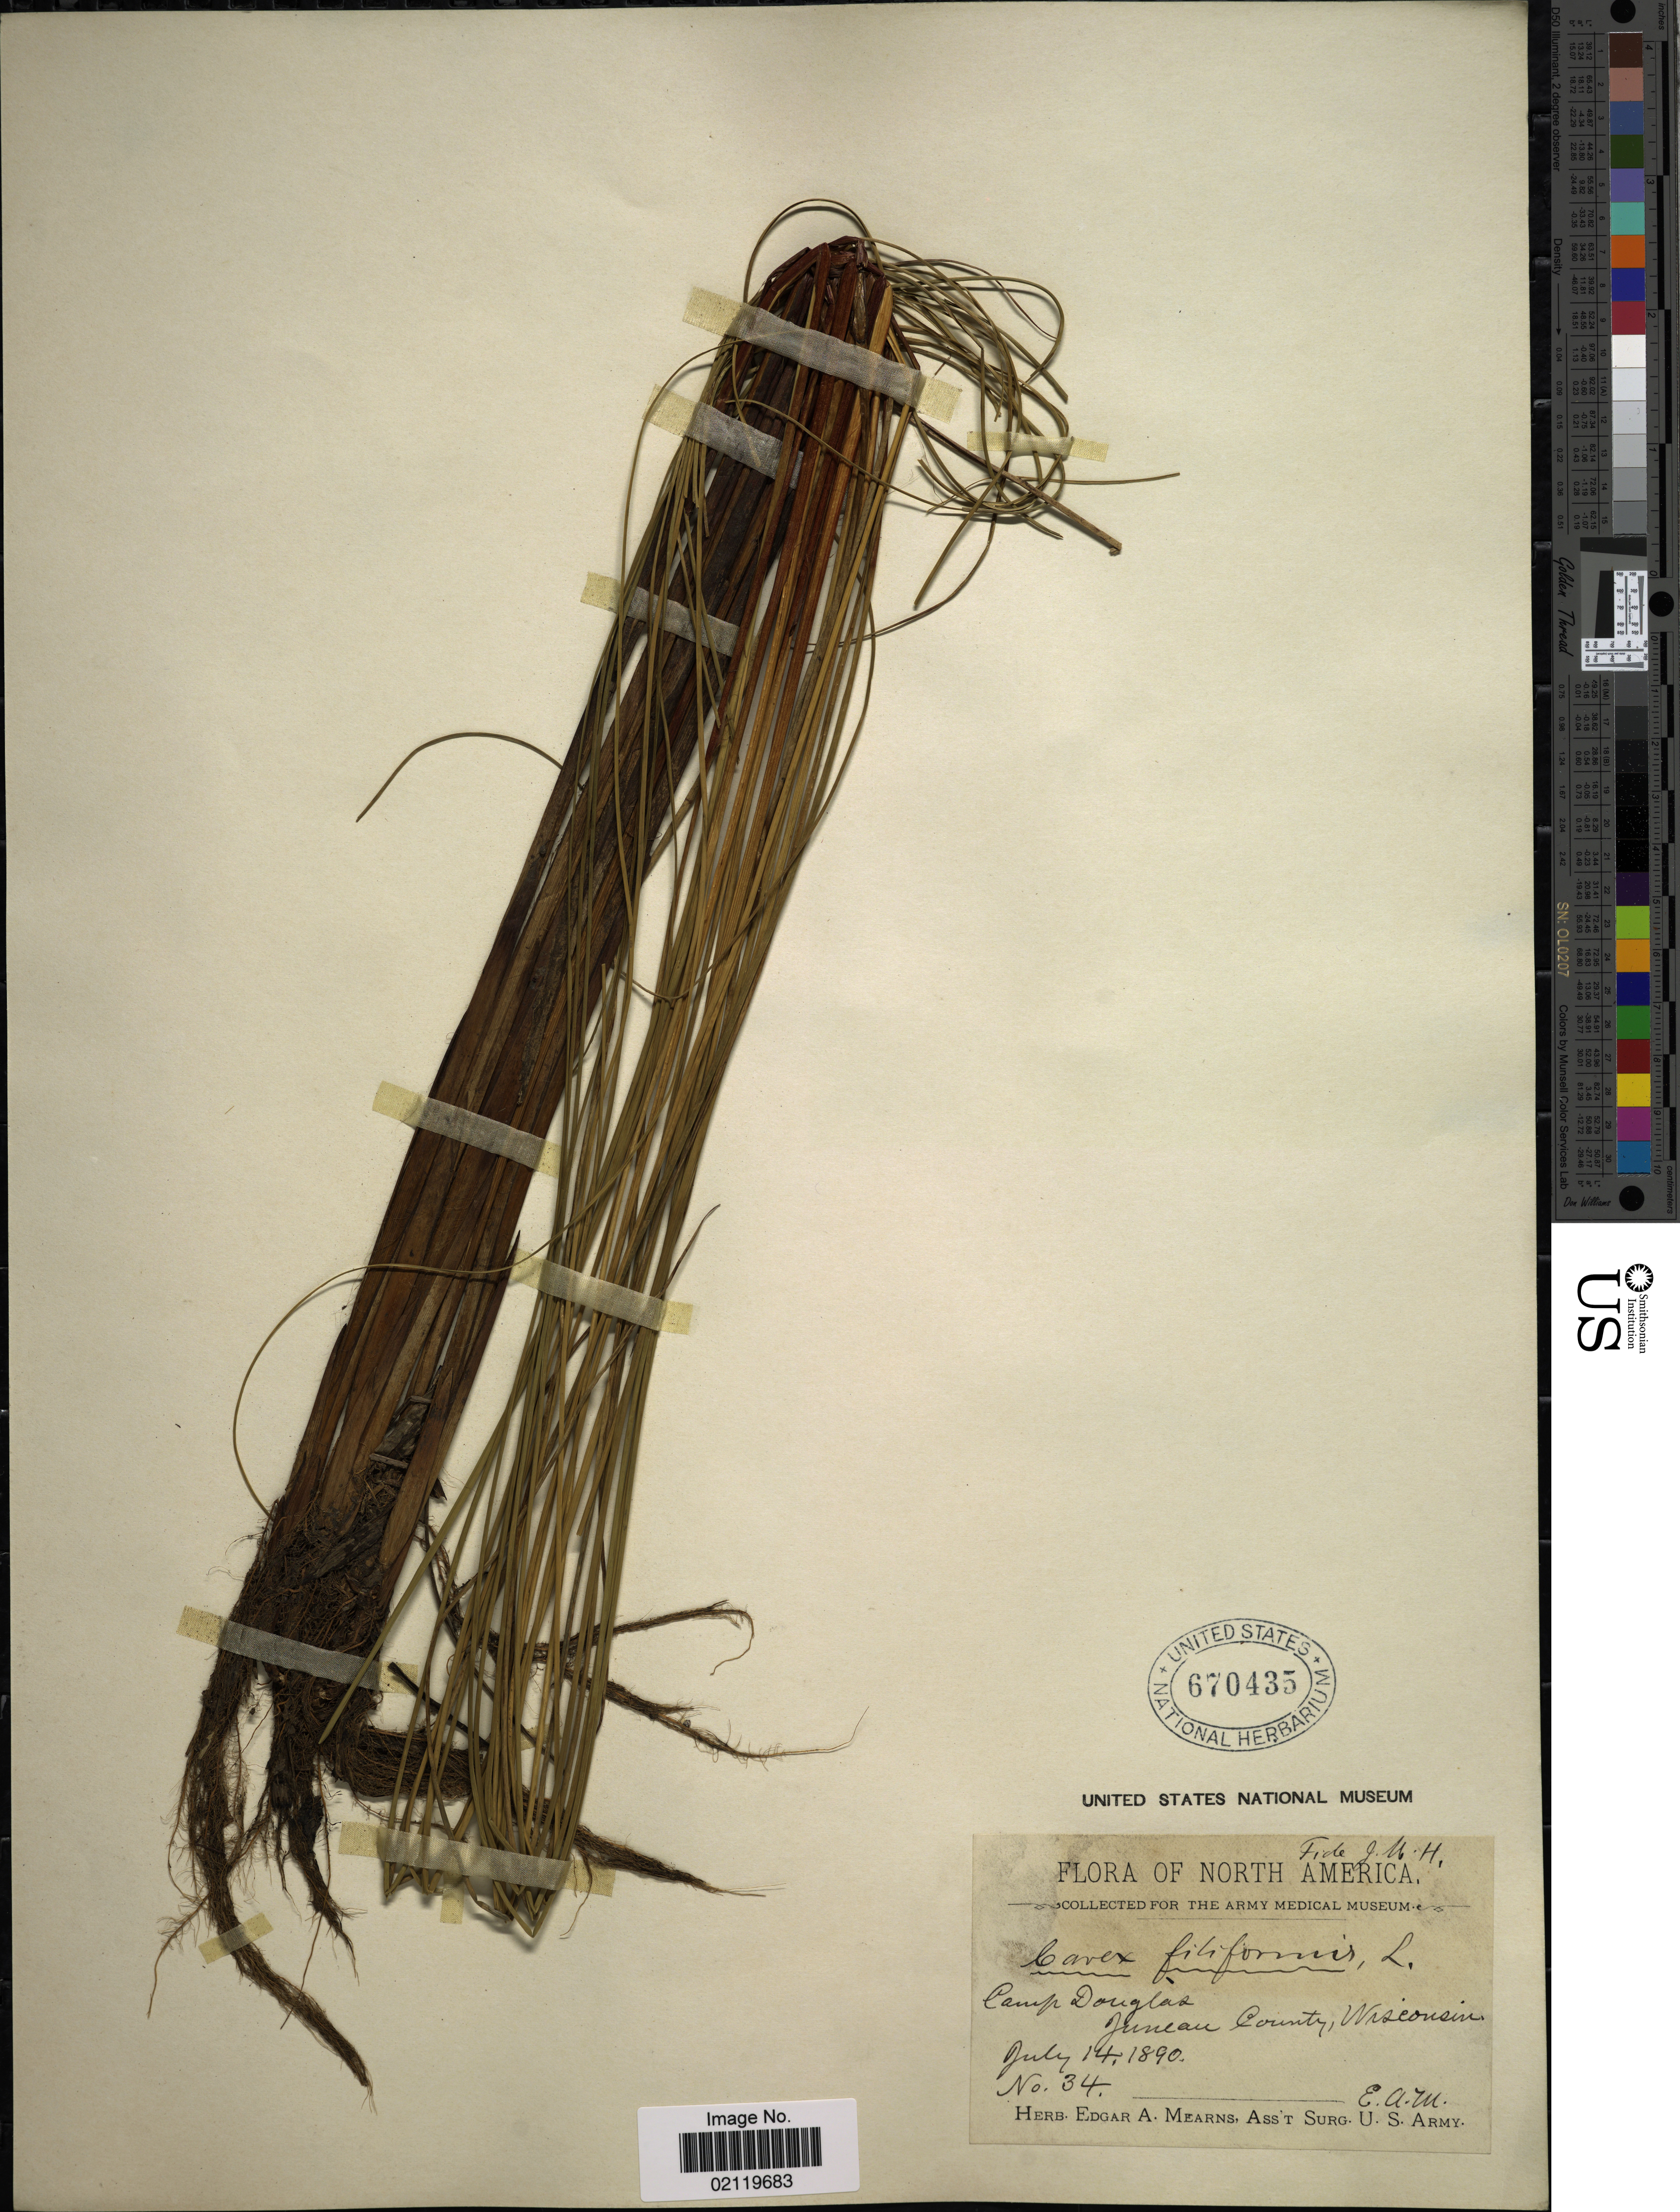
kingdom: Plantae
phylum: Tracheophyta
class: Liliopsida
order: Poales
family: Cyperaceae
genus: Carex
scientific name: Carex lasiocarpa var. americana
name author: Fernald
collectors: E. A. Mearns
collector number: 34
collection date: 1890-07-14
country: United States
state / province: Wisconsin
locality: Camp Douglas. Juneau County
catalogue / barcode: US 670435